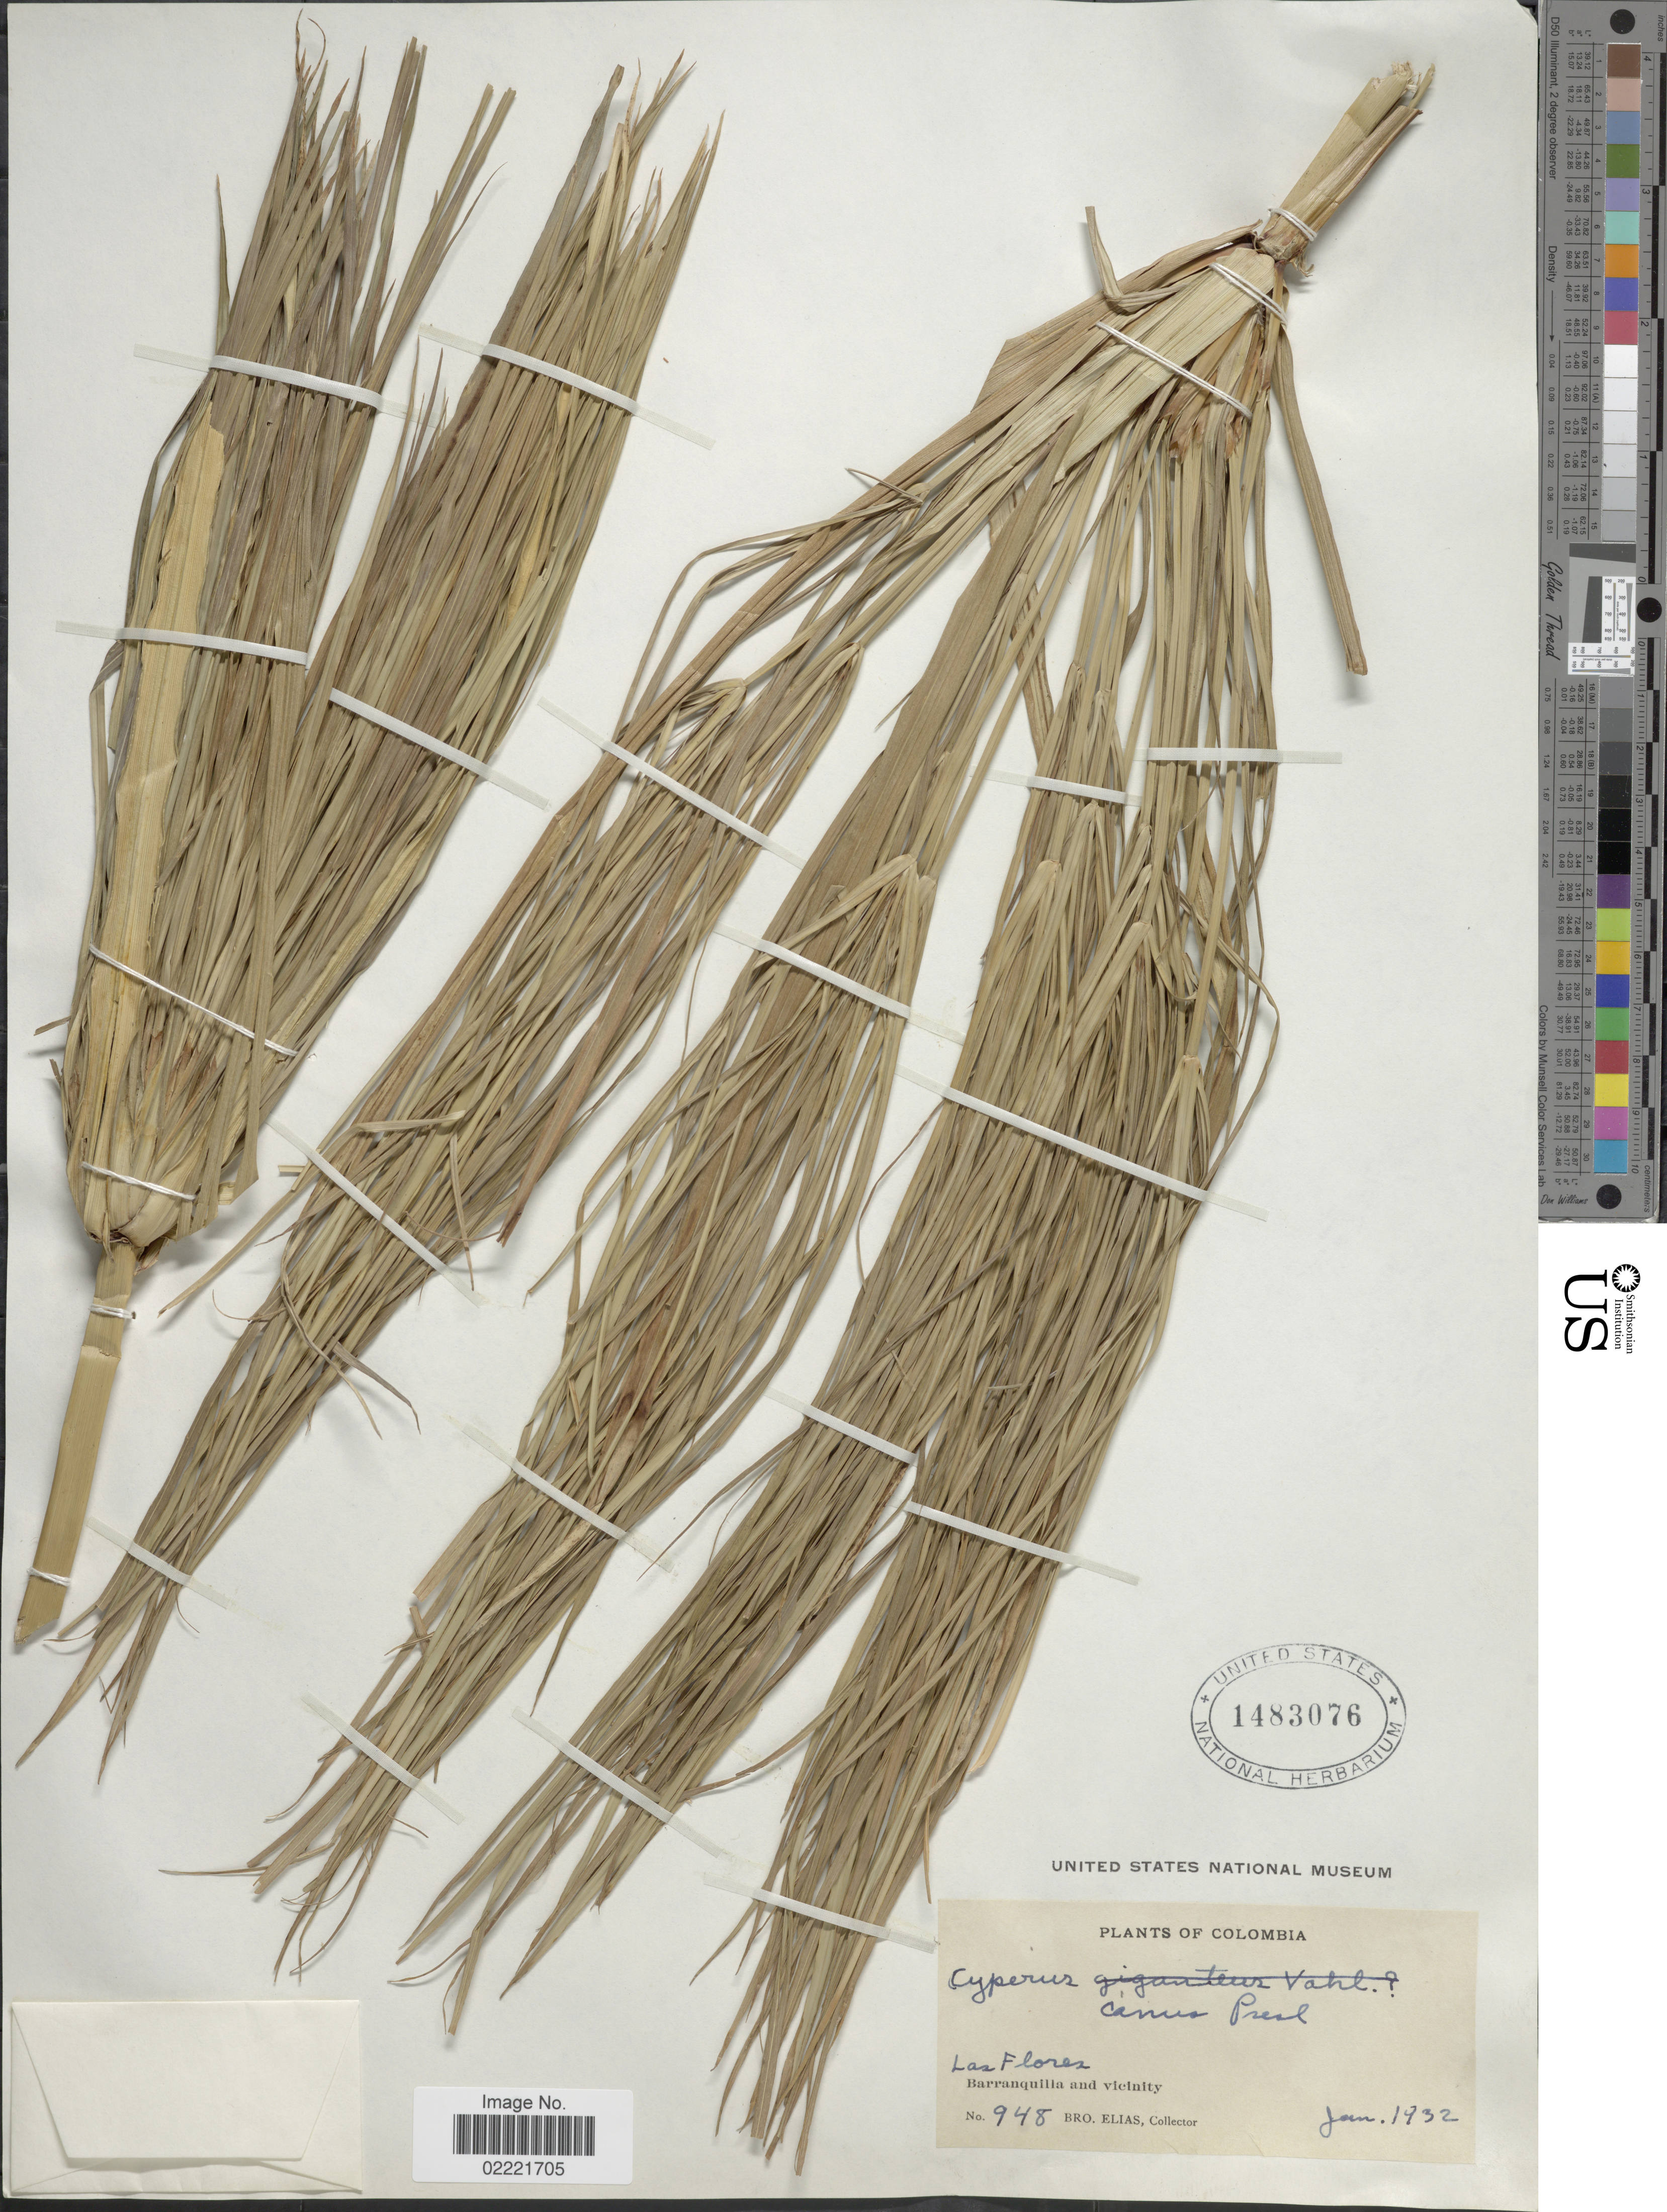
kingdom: Plantae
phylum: Tracheophyta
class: Liliopsida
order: Poales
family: Cyperaceae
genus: Cyperus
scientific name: Cyperus giganteus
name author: Vahl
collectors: Bro. Elias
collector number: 948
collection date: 1932-01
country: Colombia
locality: Las Flores. Barranquilla and vicinity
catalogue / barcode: US 1483076